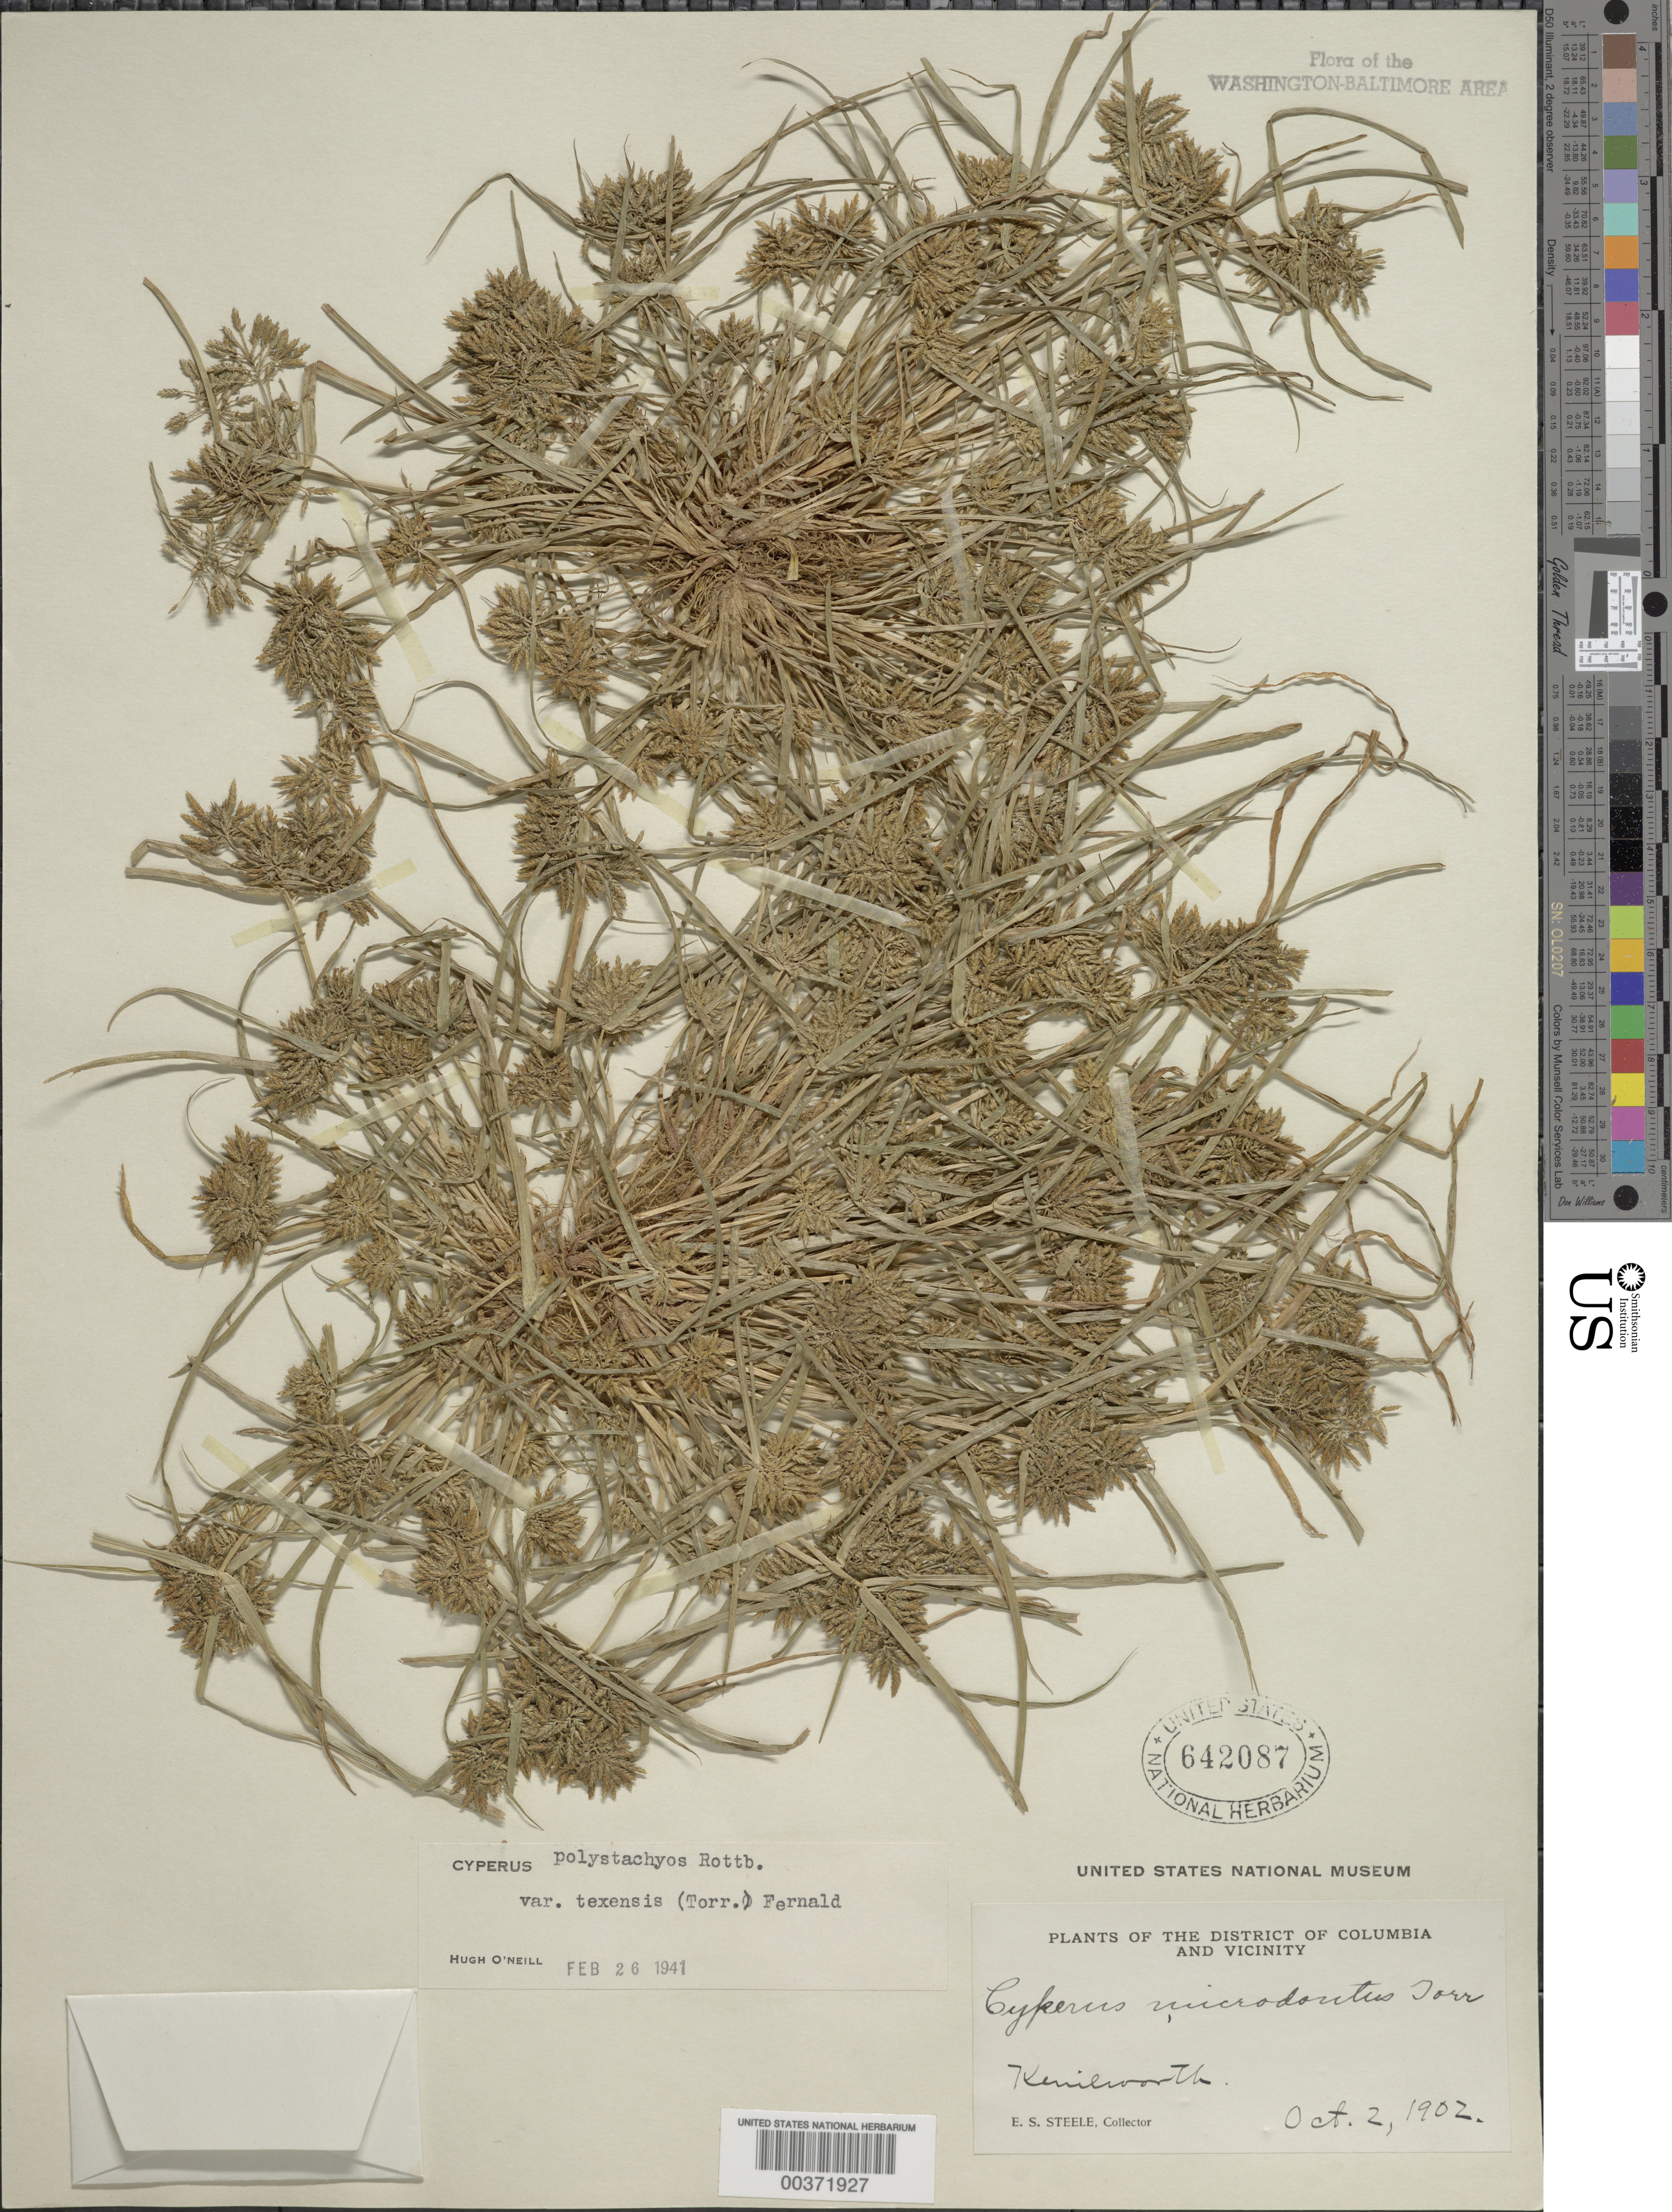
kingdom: Plantae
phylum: Tracheophyta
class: Liliopsida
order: Poales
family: Cyperaceae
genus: Cyperus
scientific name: Cyperus polystachyos var. texensis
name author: (Torr.) Fernald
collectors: E. Steele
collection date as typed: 02 Oct 1902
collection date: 1902-10-02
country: United States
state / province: District of Columbia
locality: Kenilworth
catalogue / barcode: US 642087